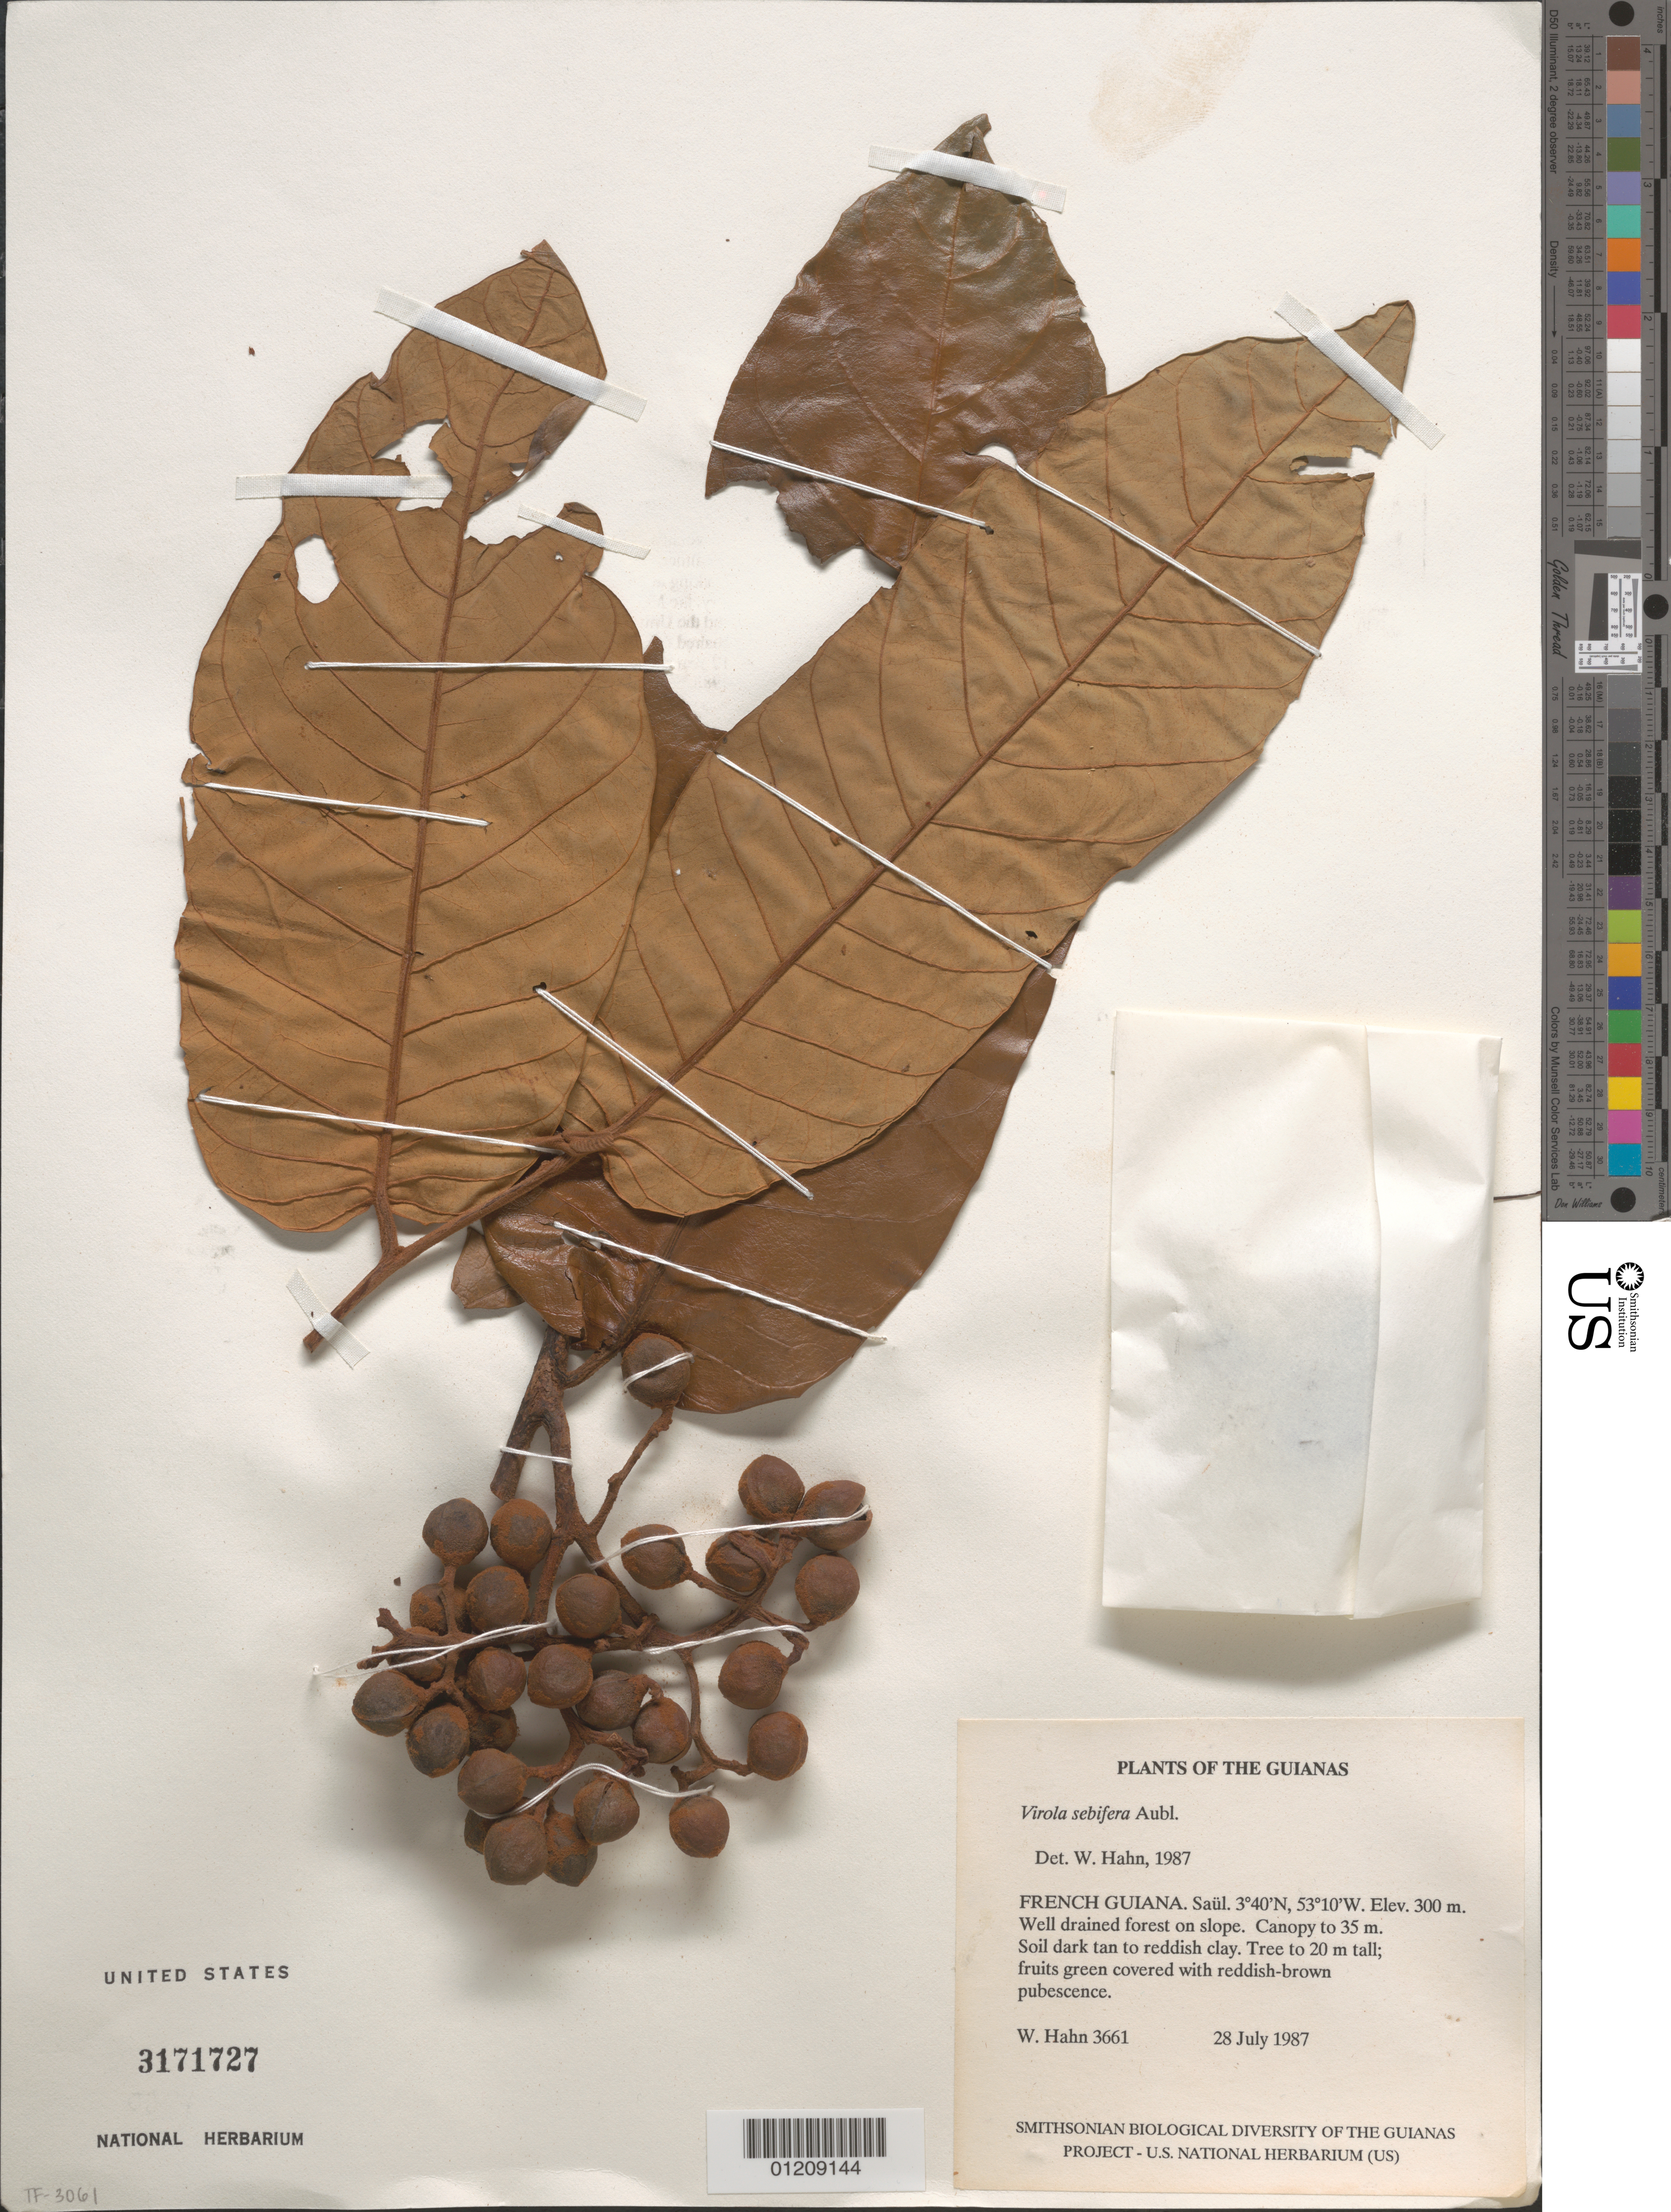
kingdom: Plantae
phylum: Tracheophyta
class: Magnoliopsida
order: Magnoliales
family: Myristicaceae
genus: Virola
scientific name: Virola sebifera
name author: Aubl.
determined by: Hahn, William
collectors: W. Hahn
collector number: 3661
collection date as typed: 28 July 1987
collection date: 1987-07-28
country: French Guiana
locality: Saül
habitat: Well drained forest on slope. Canopy to 35 m. Soil dark tan to reddish clay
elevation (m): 300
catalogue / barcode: US 3171727